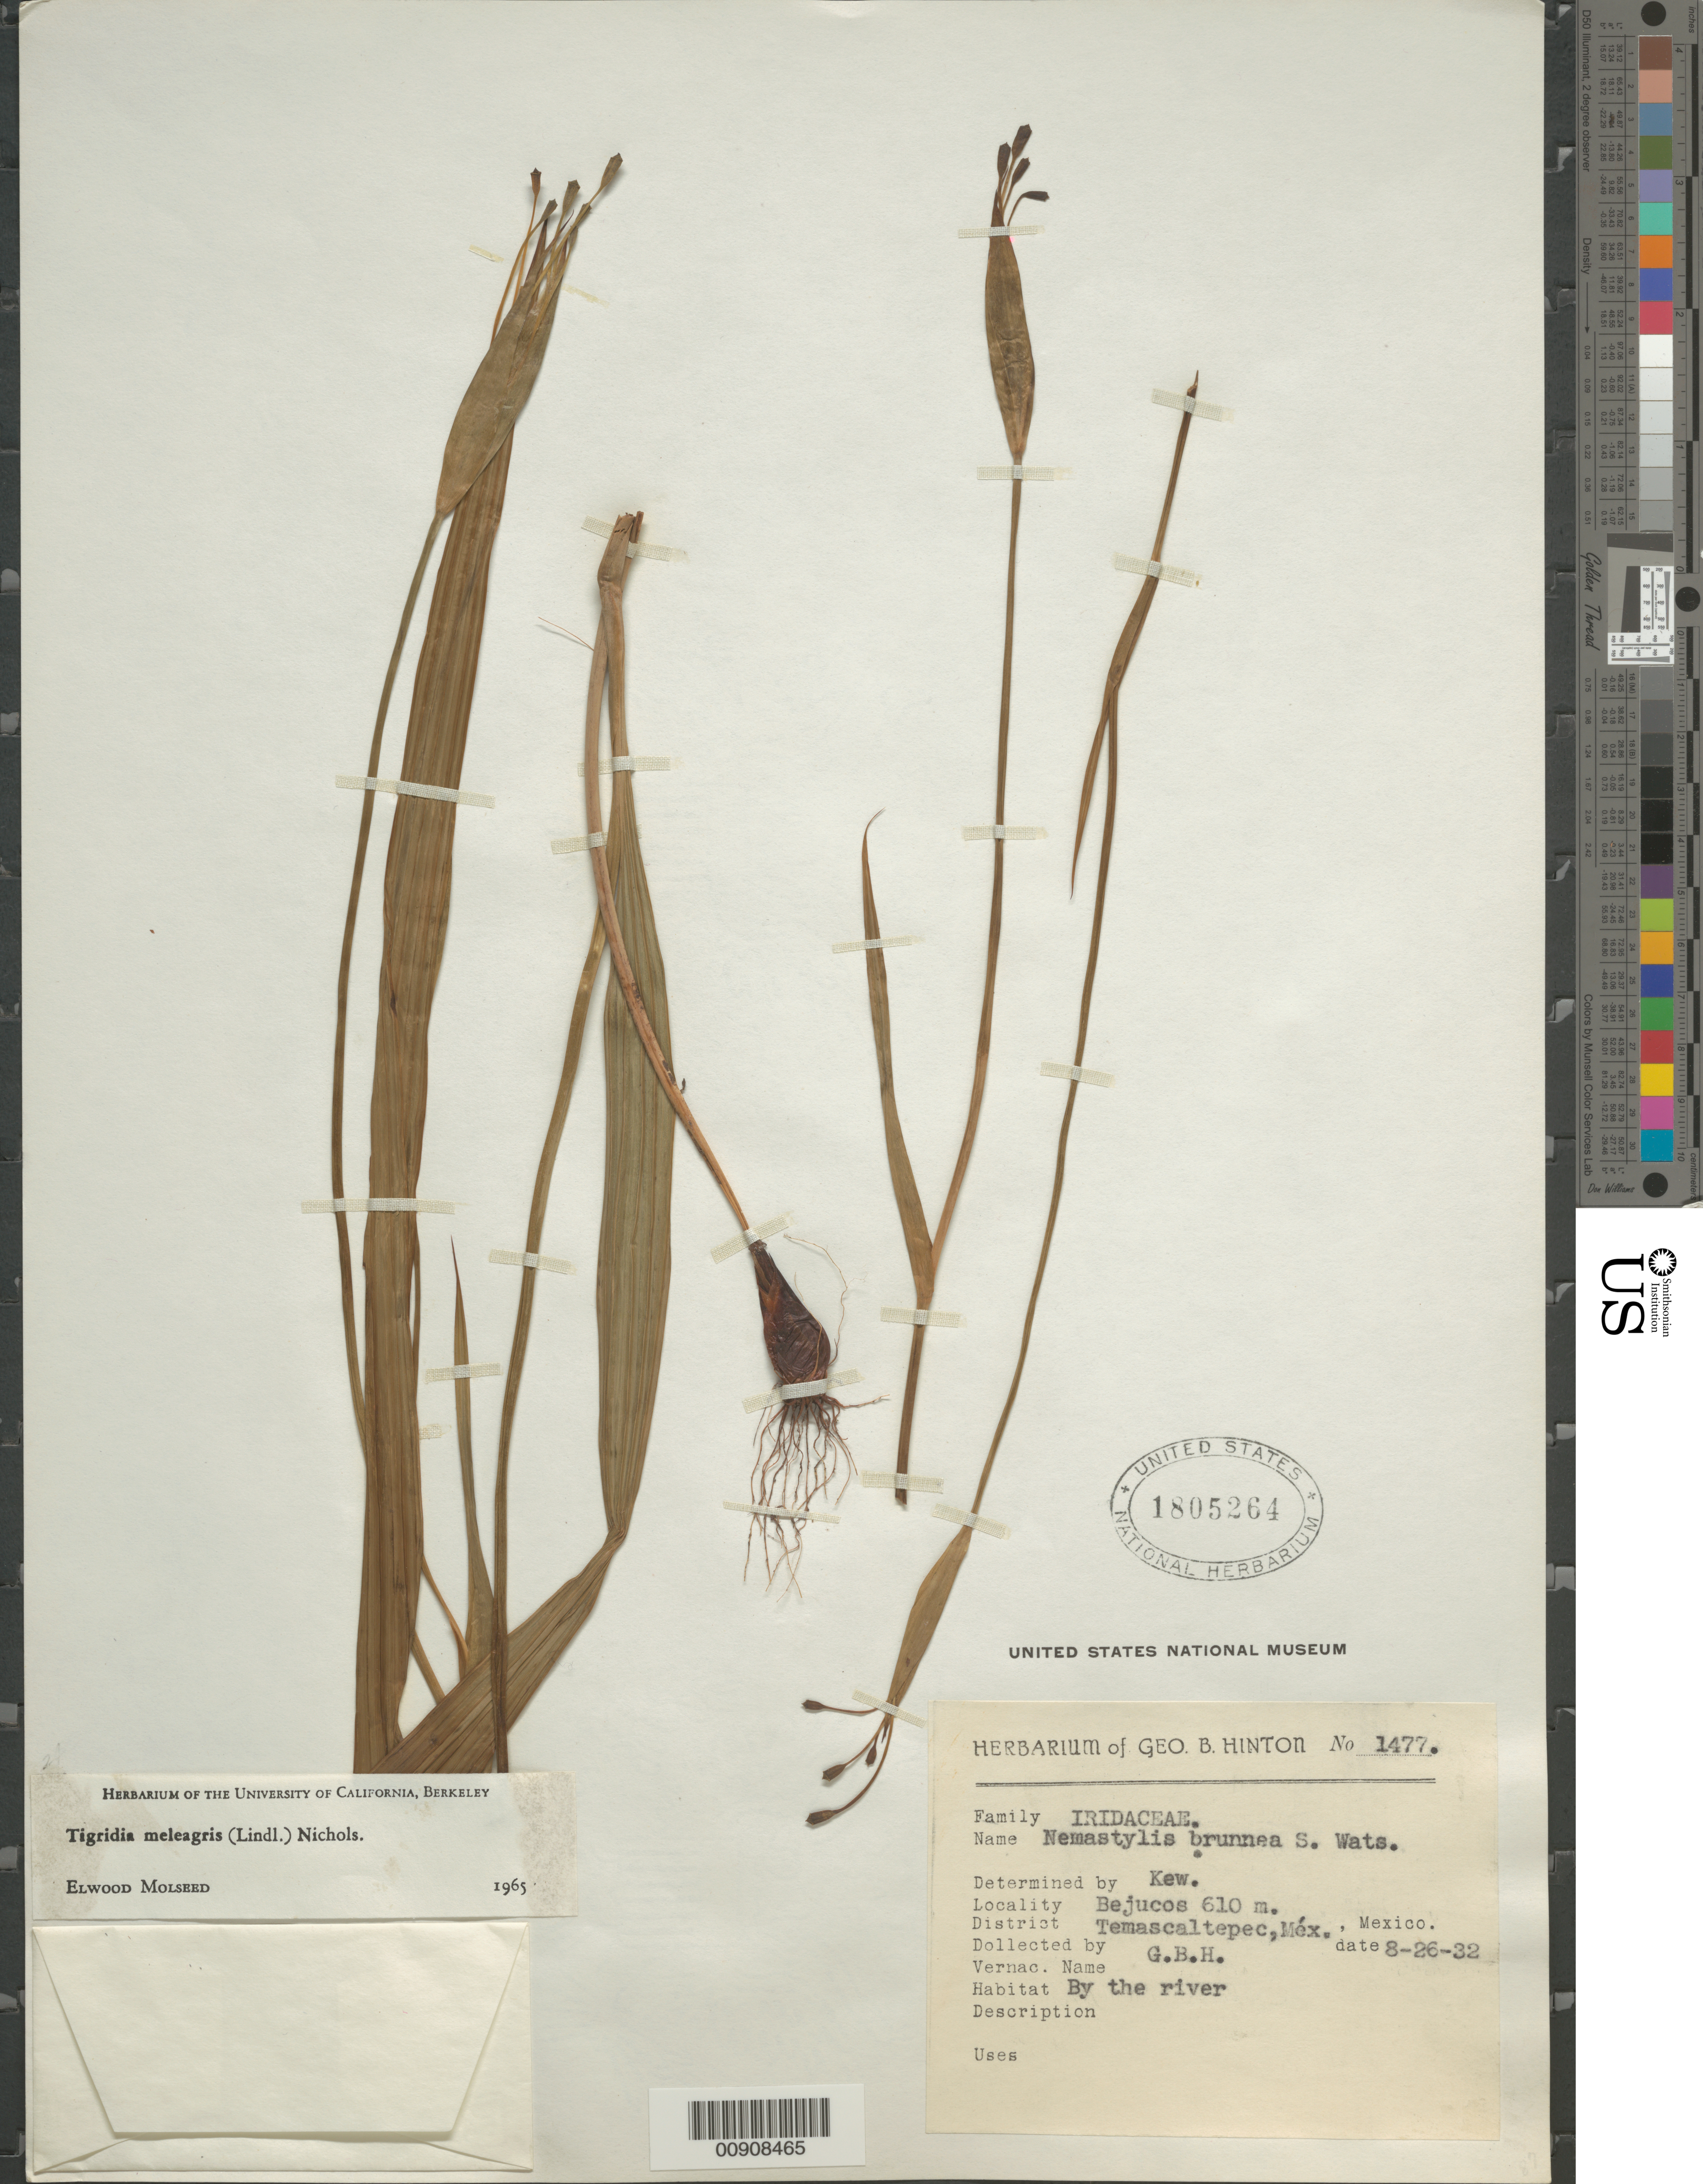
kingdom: Plantae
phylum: Tracheophyta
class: Liliopsida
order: Asparagales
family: Iridaceae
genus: Tigridia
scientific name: Tigridia meleagris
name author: (Lindl.) G. Nicholson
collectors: G. B. Hinton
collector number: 1477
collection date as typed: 26 Aug 1932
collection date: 1932-08-26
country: Mexico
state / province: México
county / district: Temascaltepec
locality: Bejucos, District Temascaltepec, State of México.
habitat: By the river.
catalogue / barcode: US 1805264